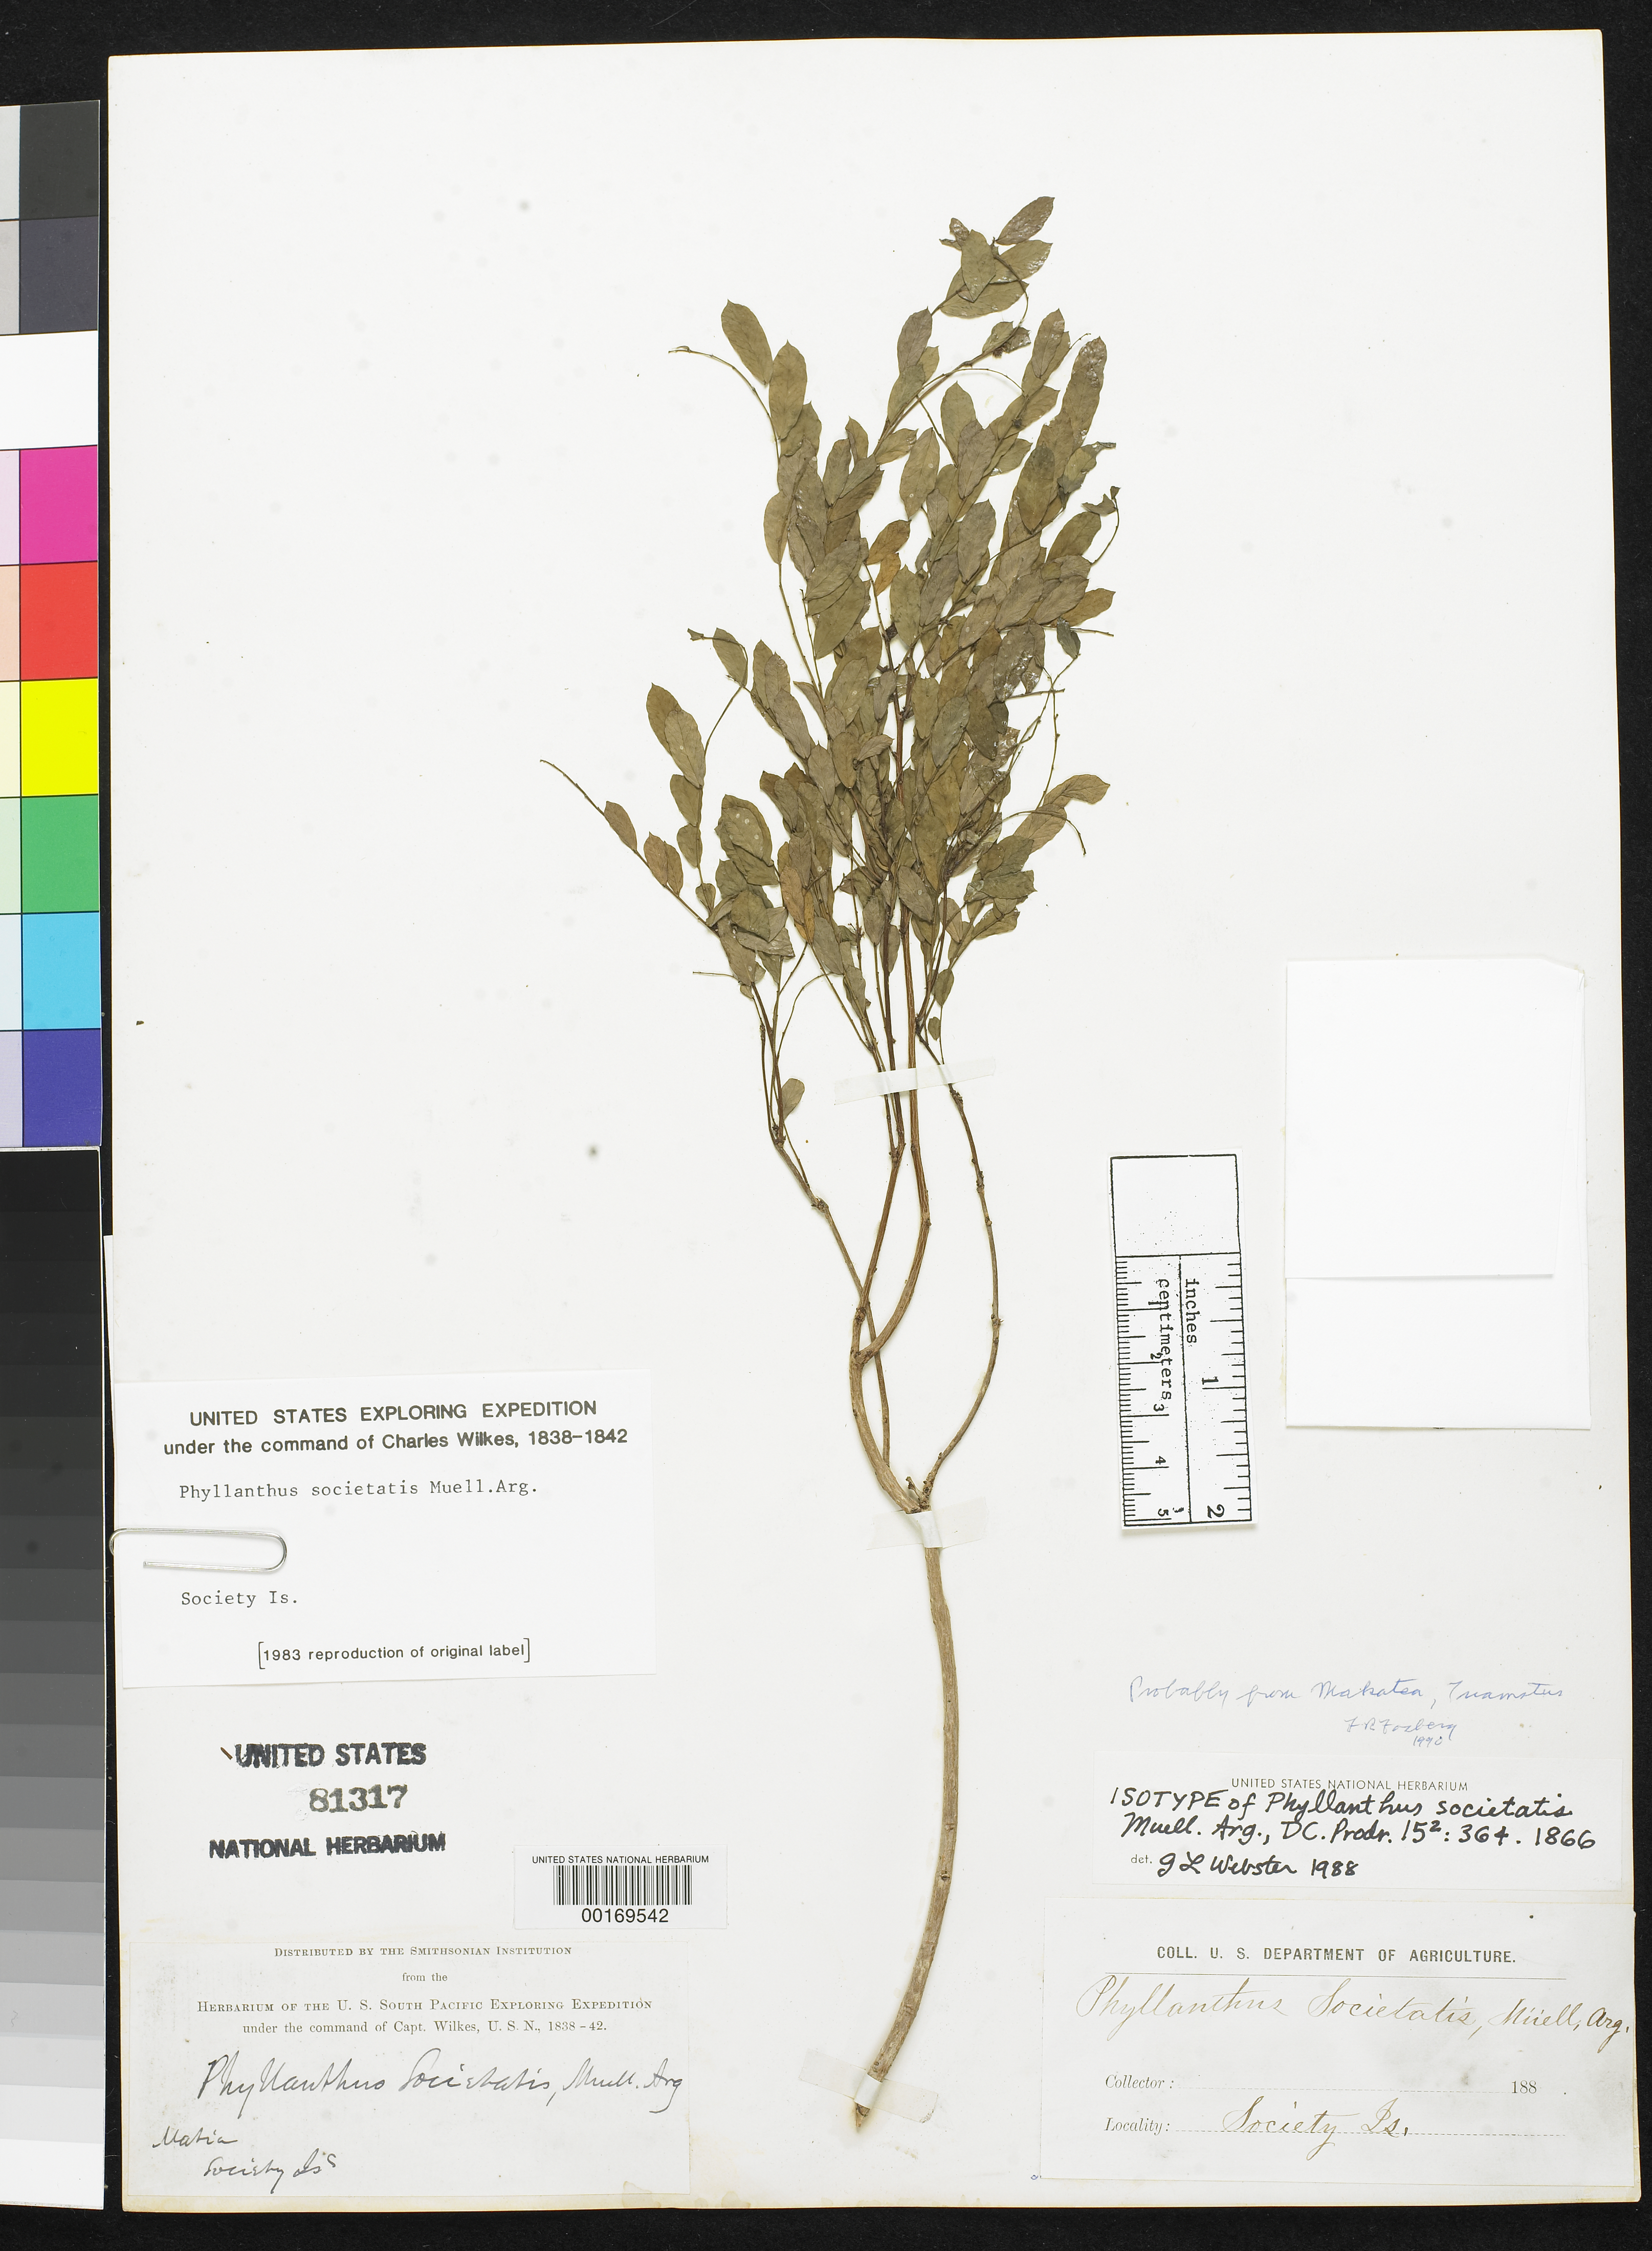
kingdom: Plantae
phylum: Tracheophyta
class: Magnoliopsida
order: Malpighiales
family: Phyllanthaceae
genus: Phyllanthus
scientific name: Phyllanthus societatis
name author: Müll. Arg.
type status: Isotype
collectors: Wilkes Explor. Exped.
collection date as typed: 1838 to -- --- 1842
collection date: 1838/1842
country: French Polynesia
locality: Societatismaitia. [?] [Society Is.]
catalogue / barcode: US 81317